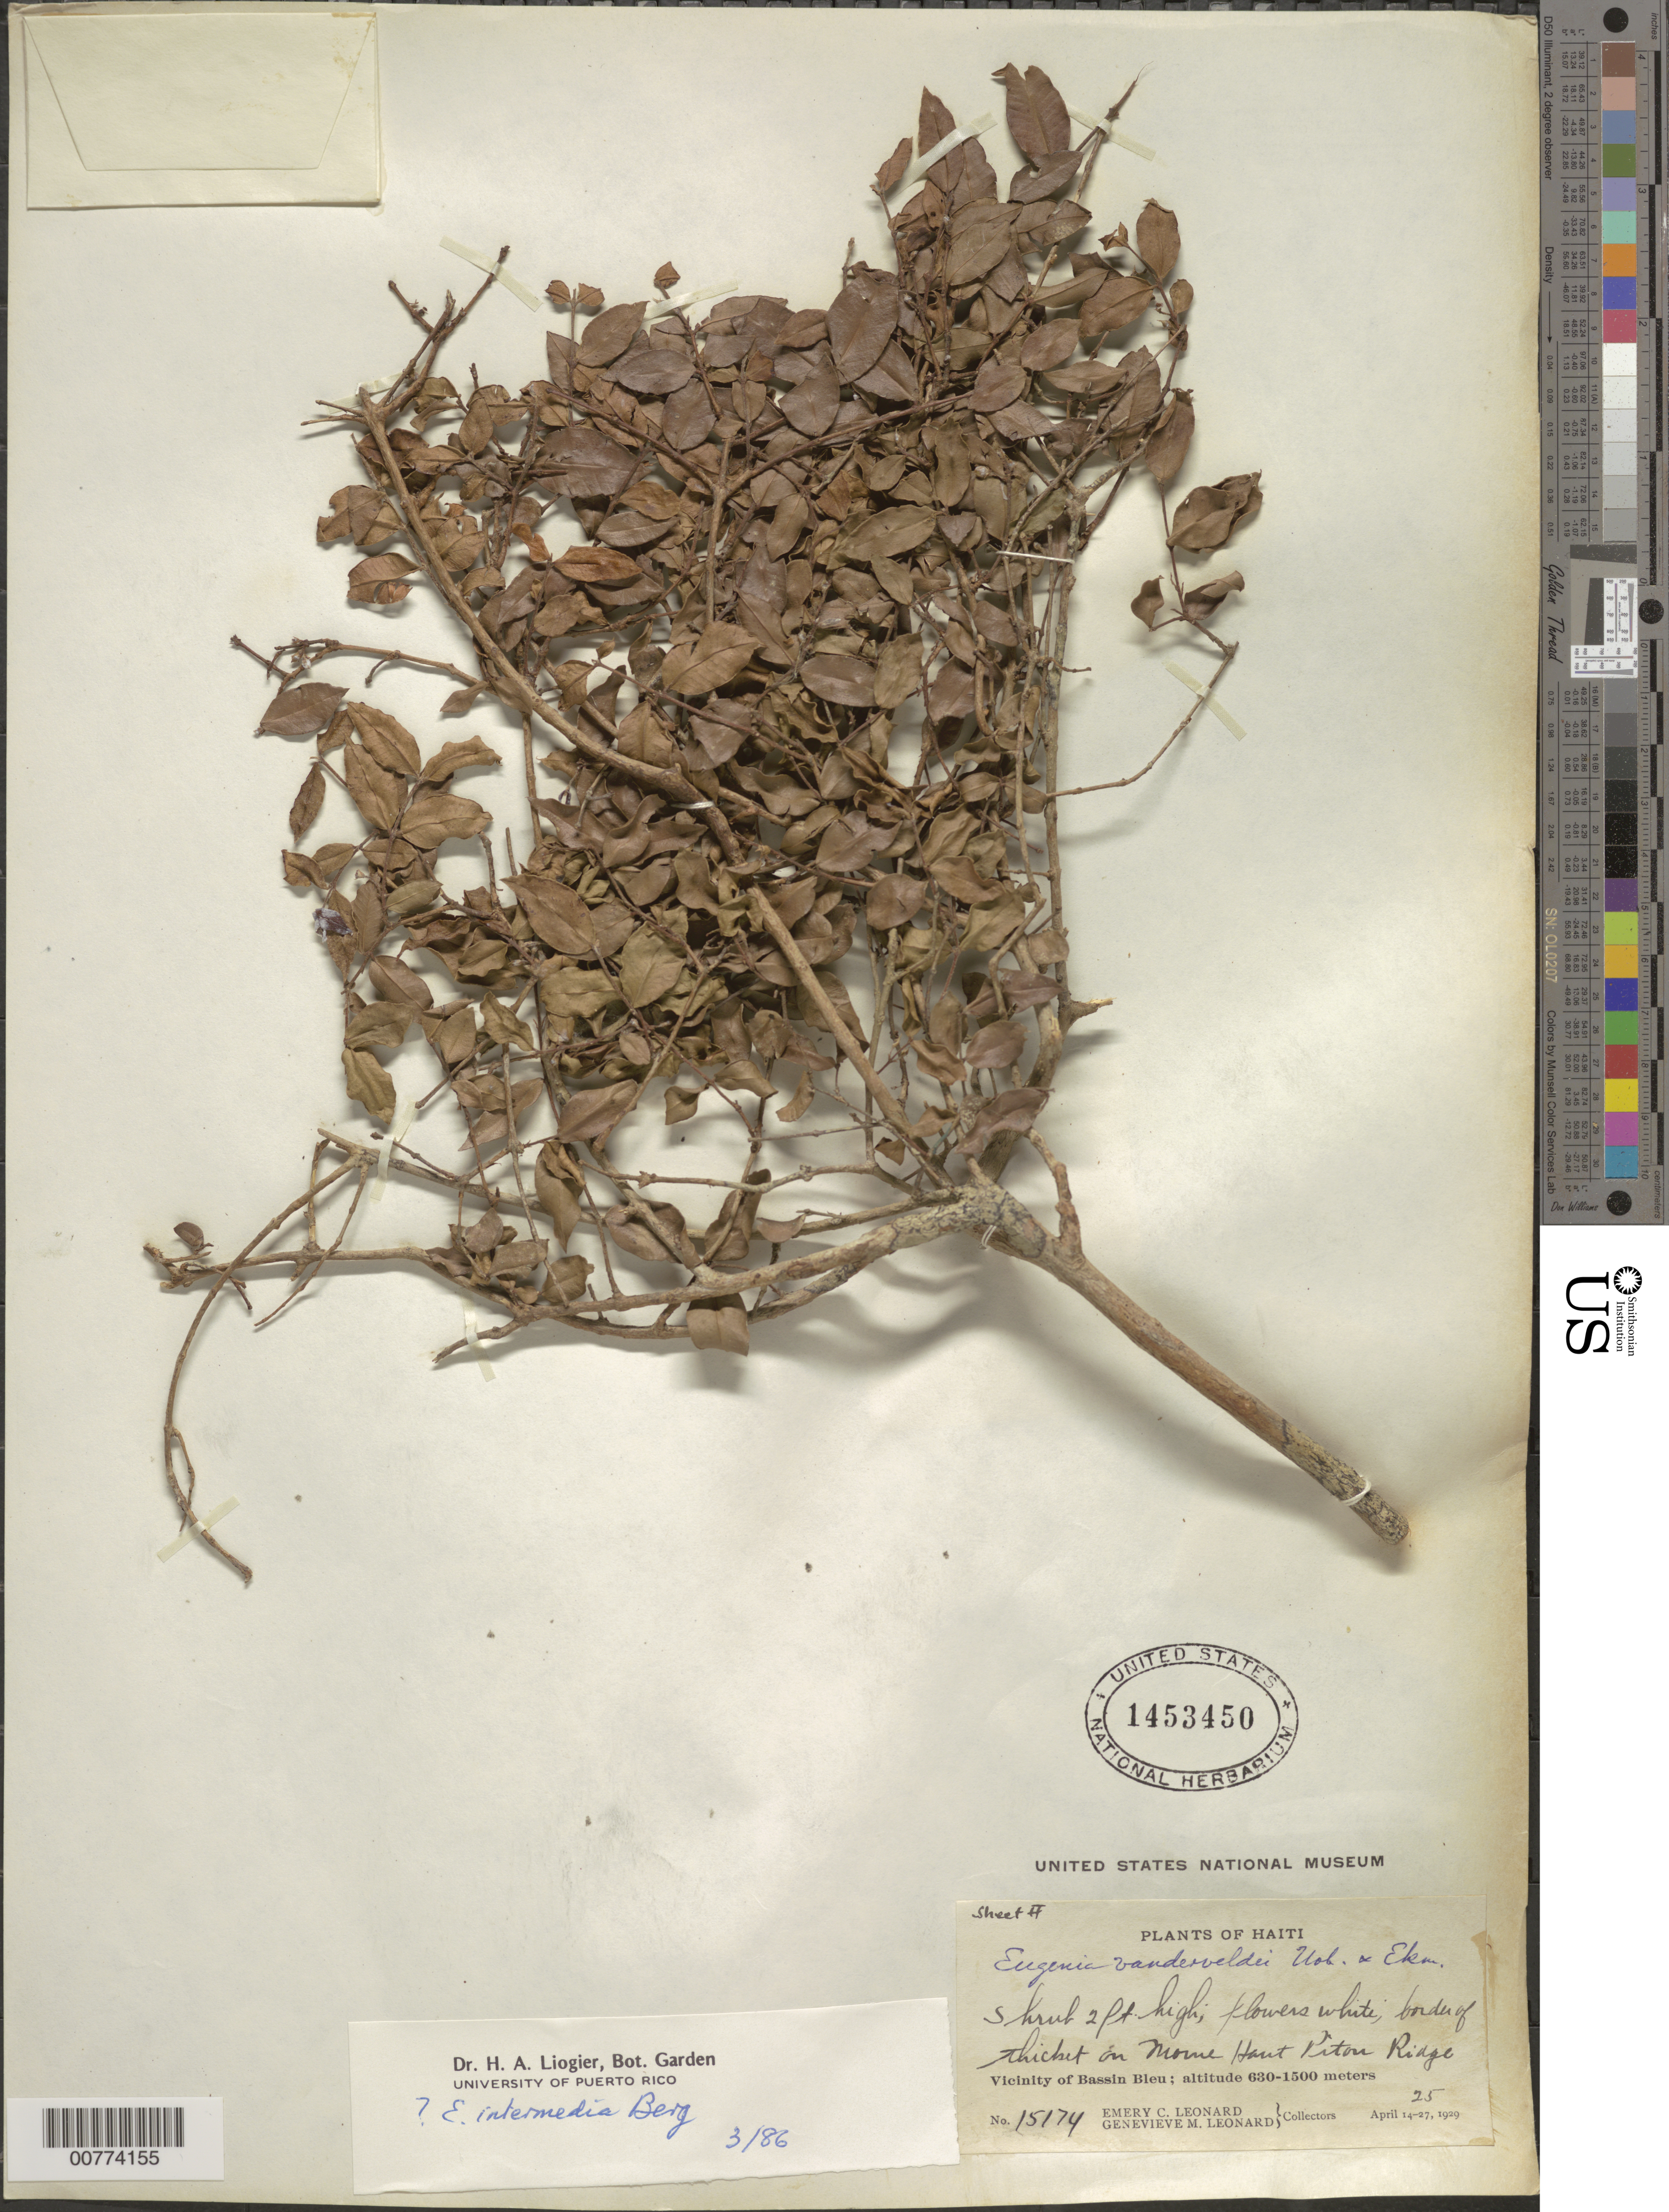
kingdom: Plantae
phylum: Tracheophyta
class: Magnoliopsida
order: Myrtales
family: Myrtaceae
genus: Eugenia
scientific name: Eugenia intermedia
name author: O. Berg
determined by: Liogier, Alain H.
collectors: E. C. Leonard & G. M. Leonard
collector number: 15174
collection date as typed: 25 Apr 1929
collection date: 1929-04-25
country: Haiti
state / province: Nord-Ouest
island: Hispaniola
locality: Vicinity of Bassin Bleu, Morne Haut, Piton Ridge.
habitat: Border of thicket.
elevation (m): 630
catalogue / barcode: US 1453450